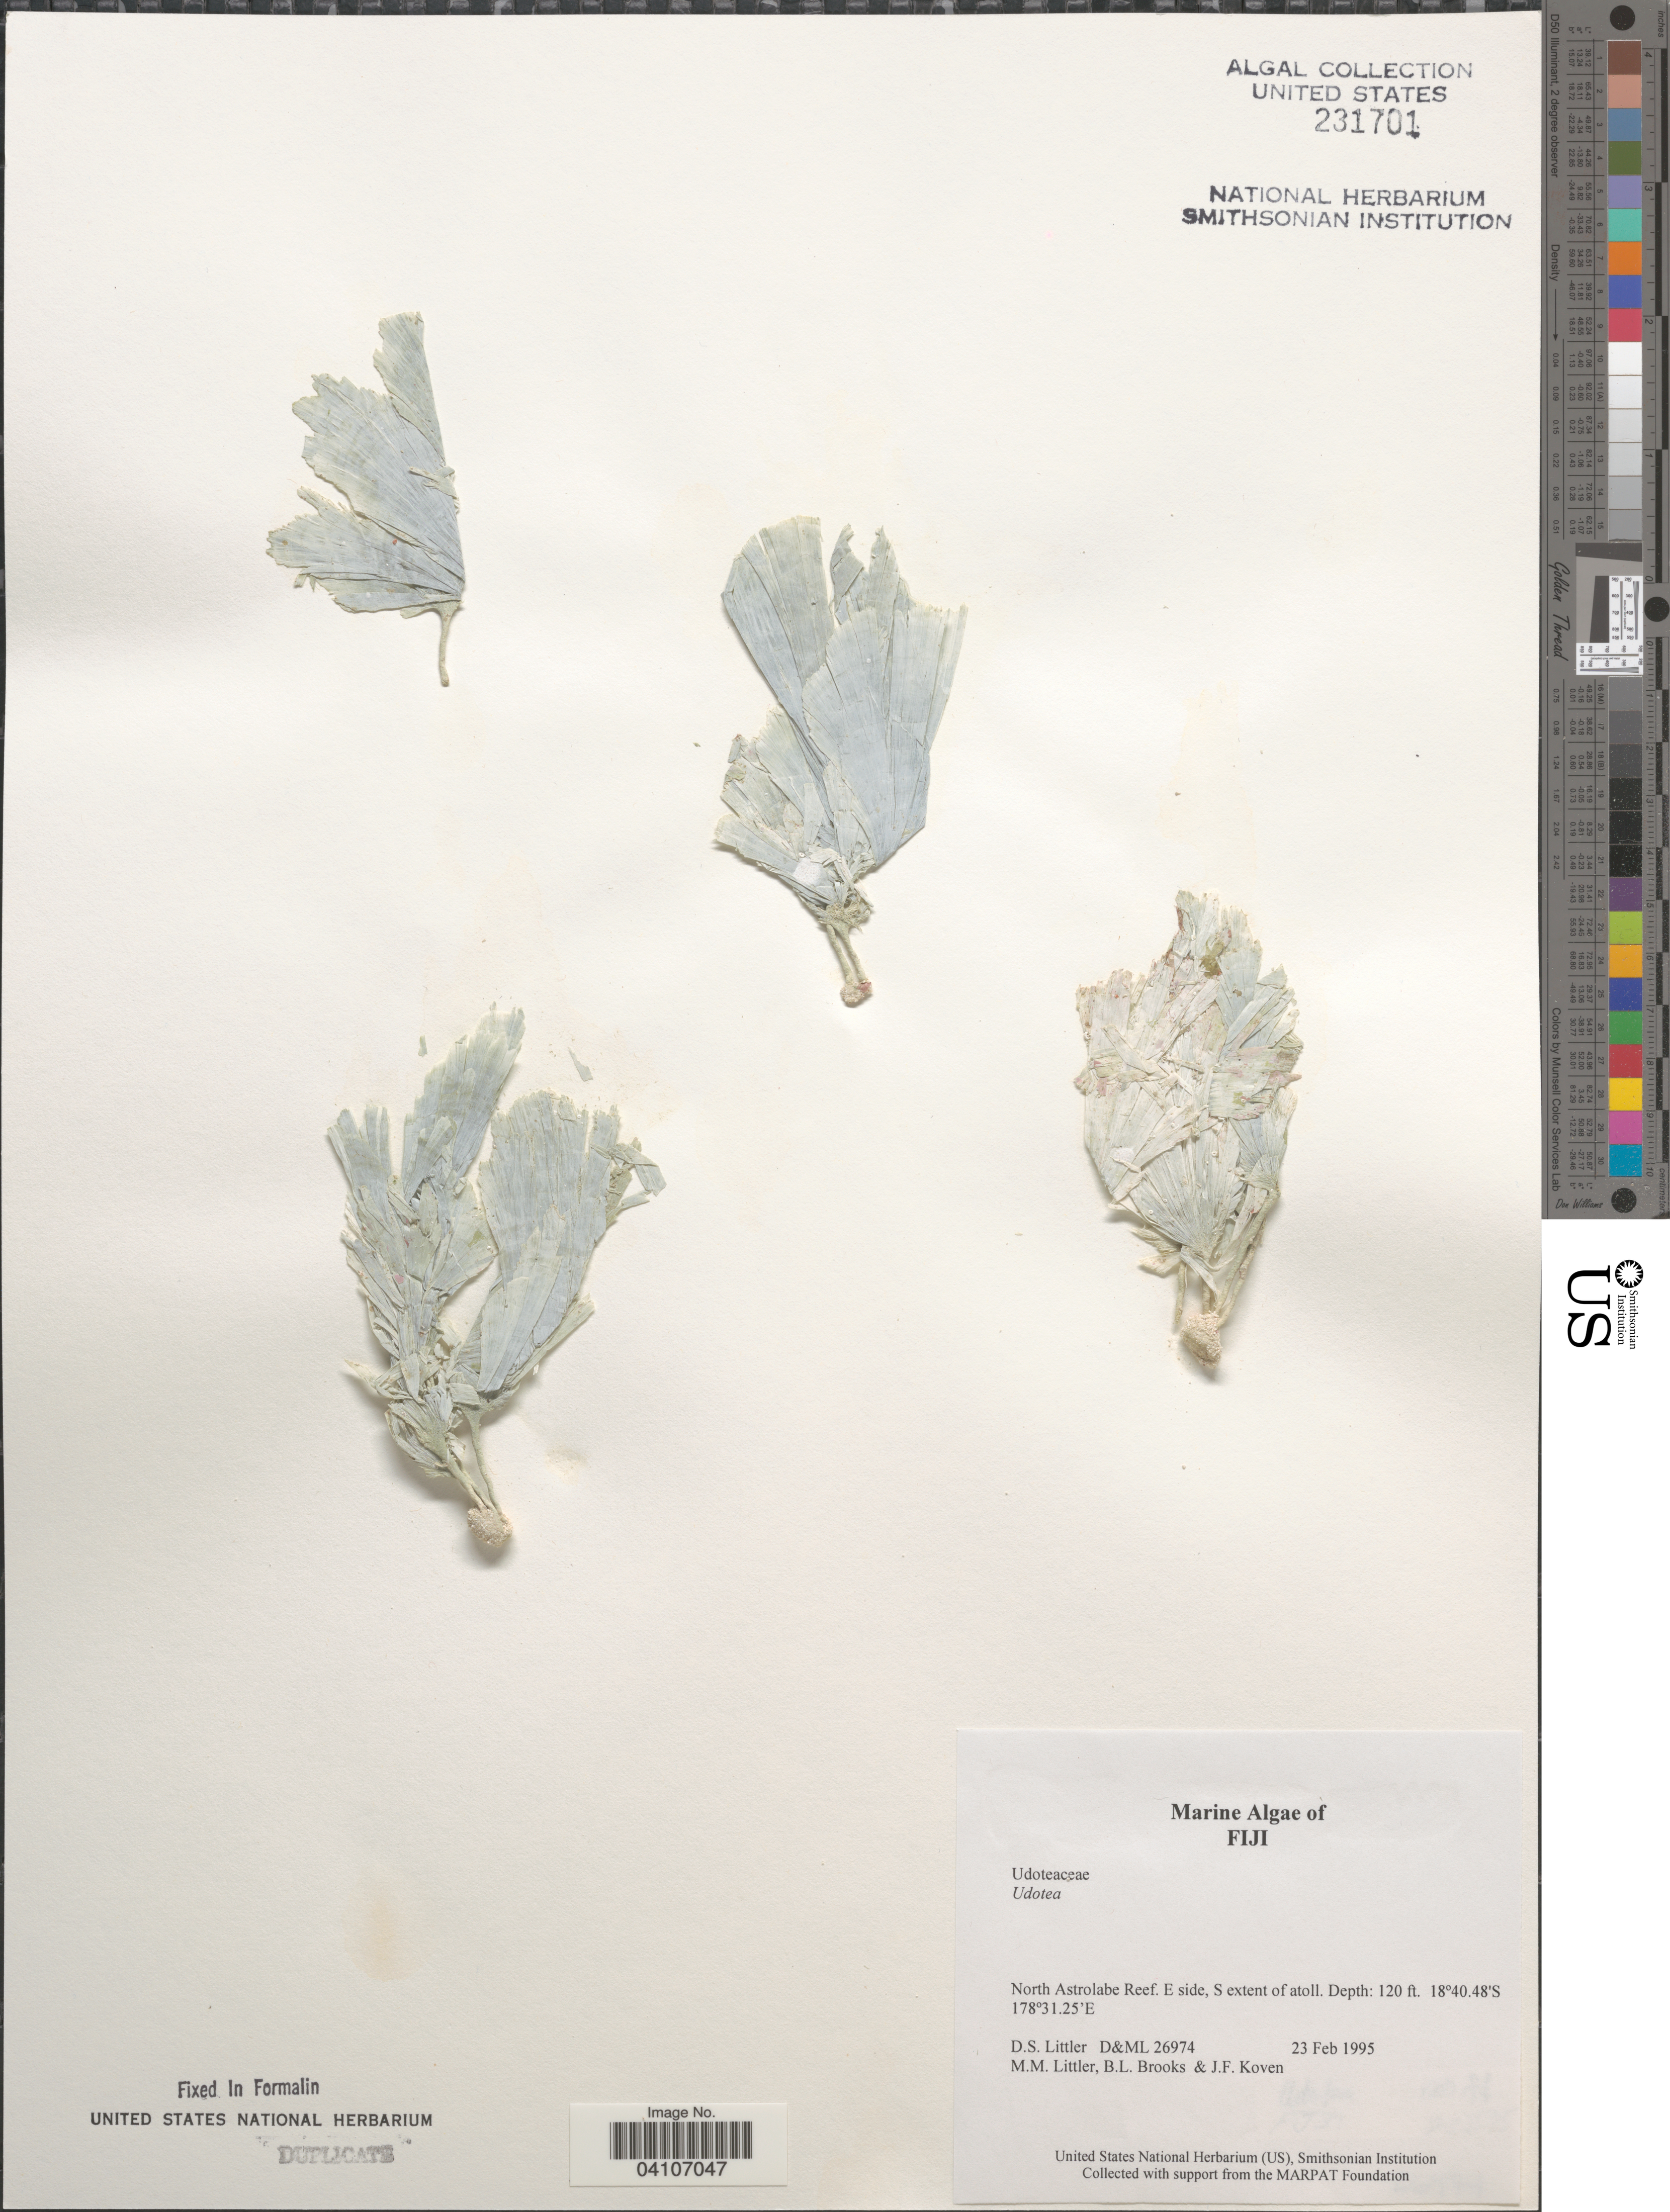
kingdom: Plantae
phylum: Chlorophyta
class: Ulvophyceae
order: Bryopsidales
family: Udoteaceae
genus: Udotea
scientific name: Udotea sp.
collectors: D. S. Littler, B. Brooks & J. Koven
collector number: D&ML26974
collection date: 1995-02-23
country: Fiji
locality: North Astrolabe Reef. E side, S extent of atoll.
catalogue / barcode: US 231701